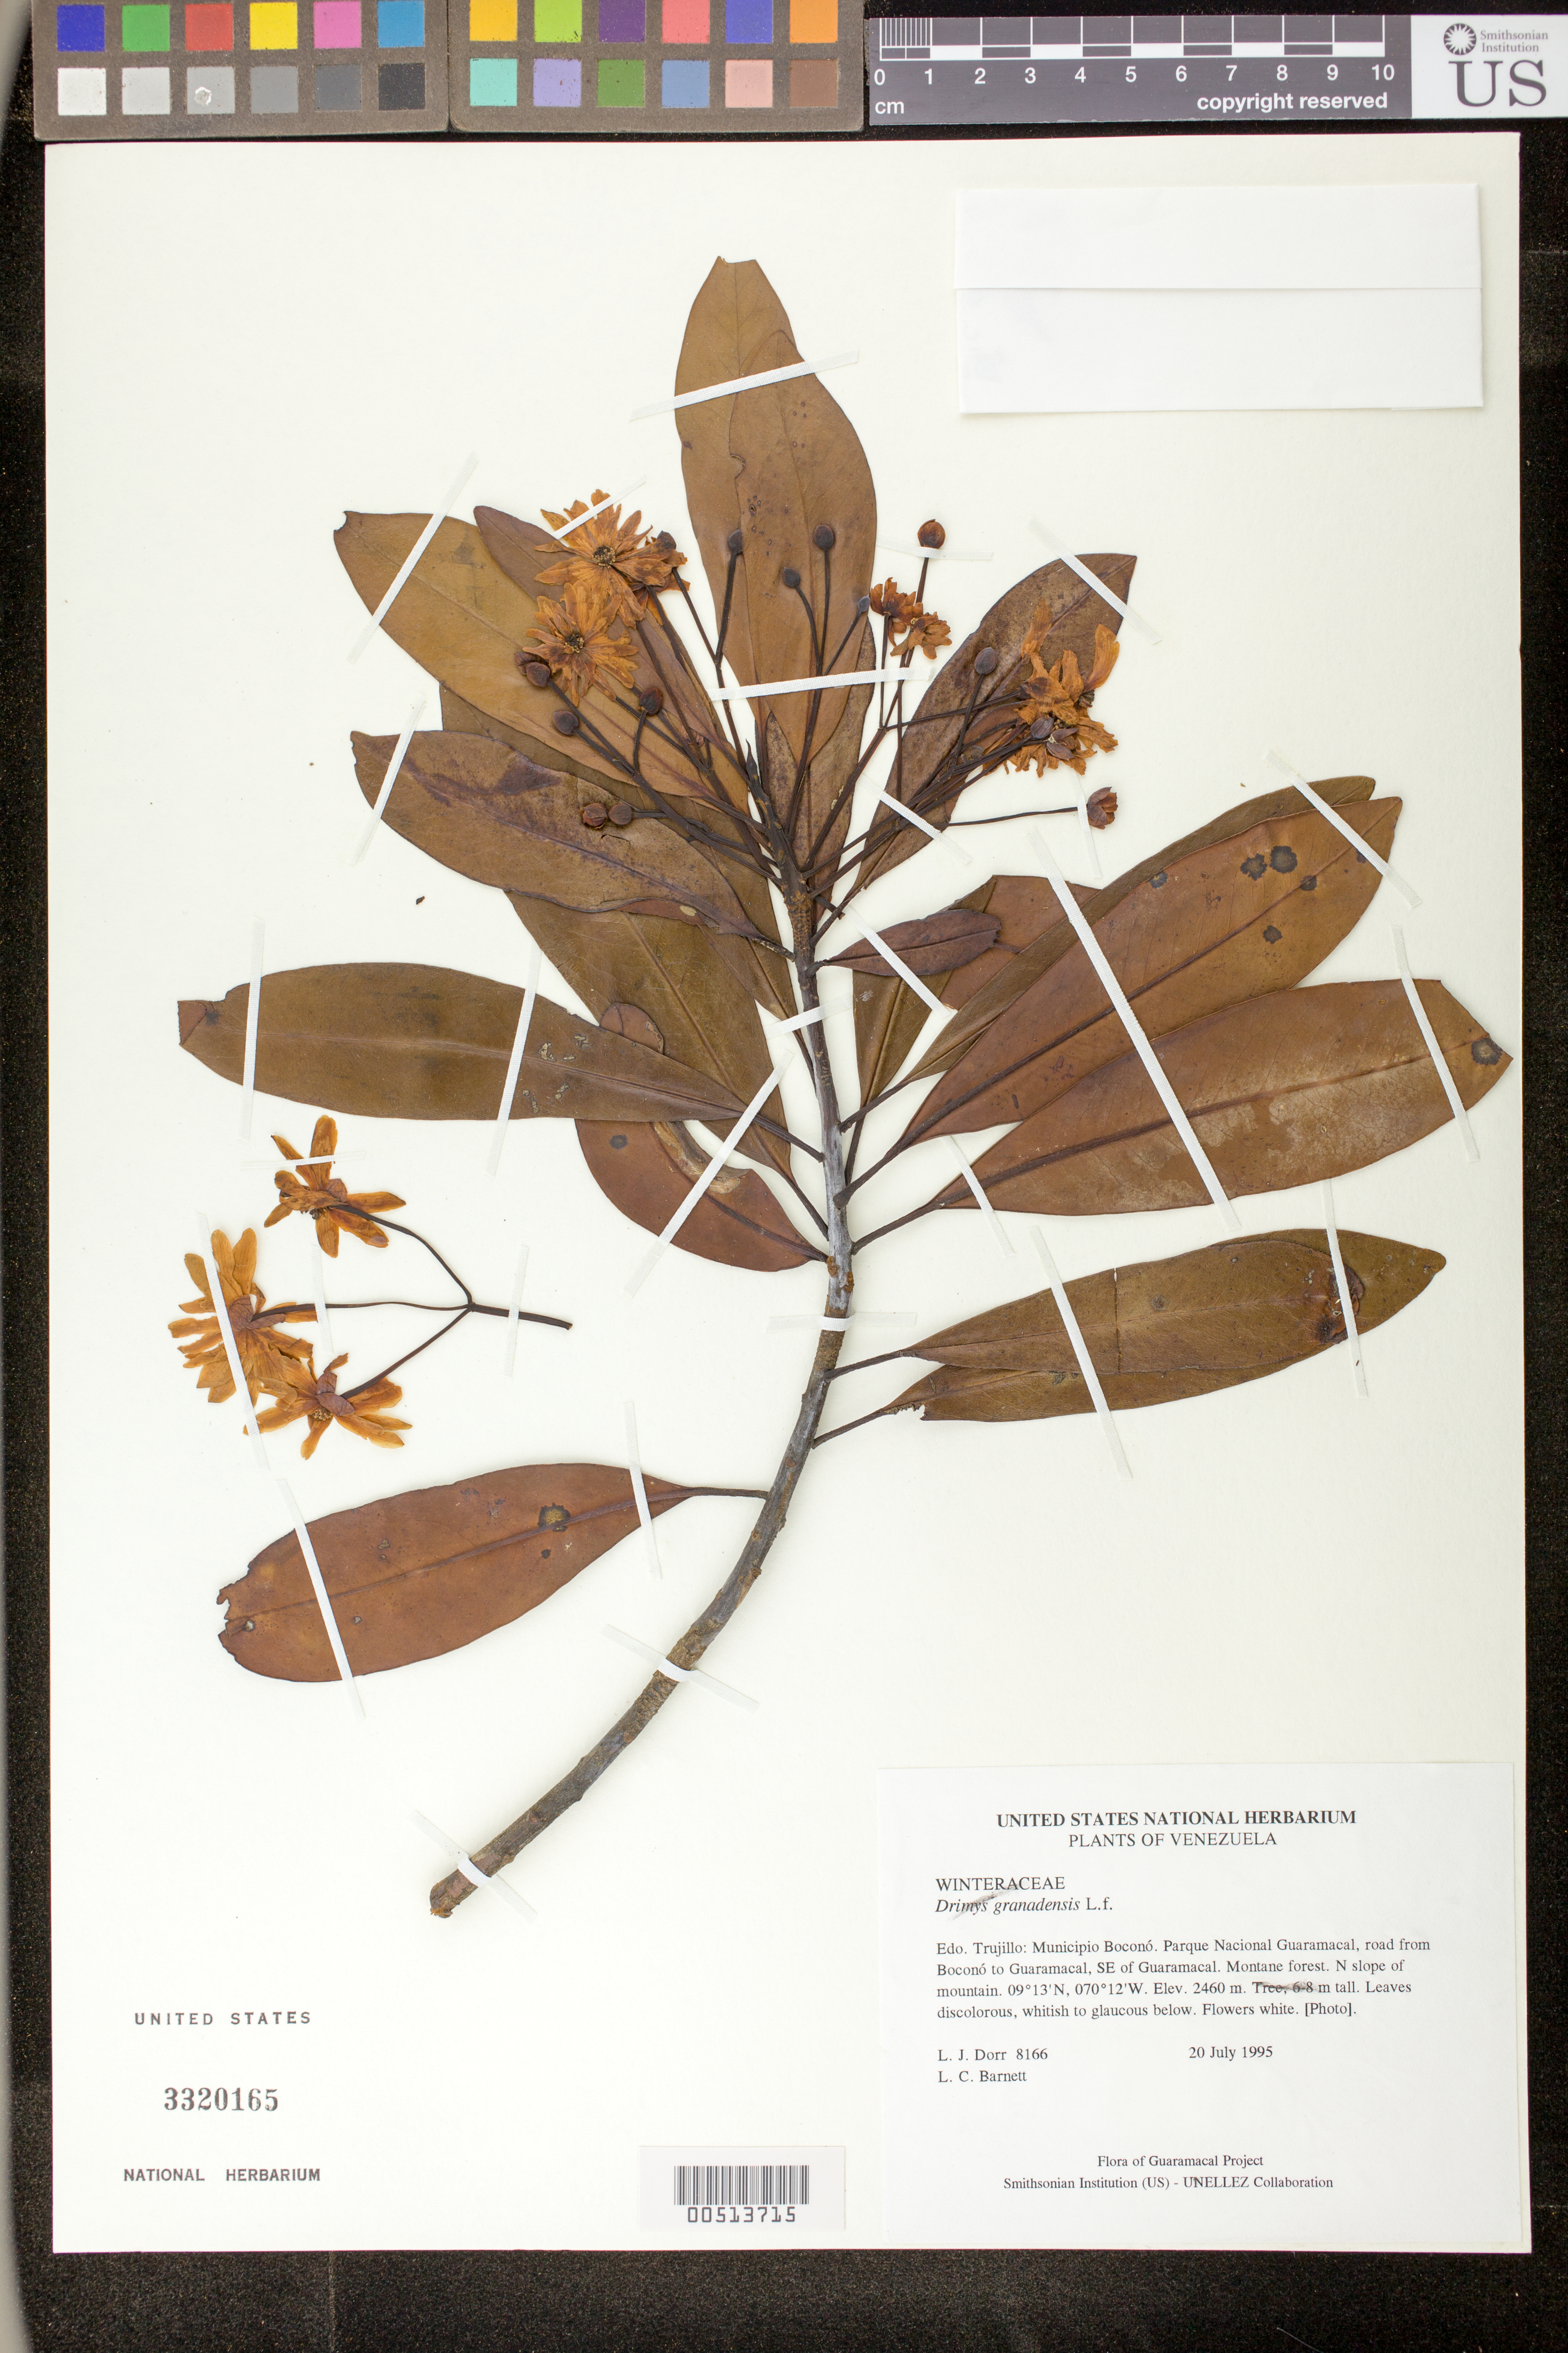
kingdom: Plantae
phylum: Tracheophyta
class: Magnoliopsida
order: Canellales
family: Winteraceae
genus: Drimys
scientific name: Drimys granadensis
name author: L. f.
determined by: Dorr, L. J., (BOT), Smithsonian Institution - National Museum of Natural History (UNITED STATES)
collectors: L. J. Dorr & L. C. Barnett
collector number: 8166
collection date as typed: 20 Jul 1995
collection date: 1995-07-20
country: Venezuela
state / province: Trujillo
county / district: Boconó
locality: Parque Nacional Guaramacal, road from Boconó to Guaramacal, SE of Guaramacal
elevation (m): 2460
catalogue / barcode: US 3320165